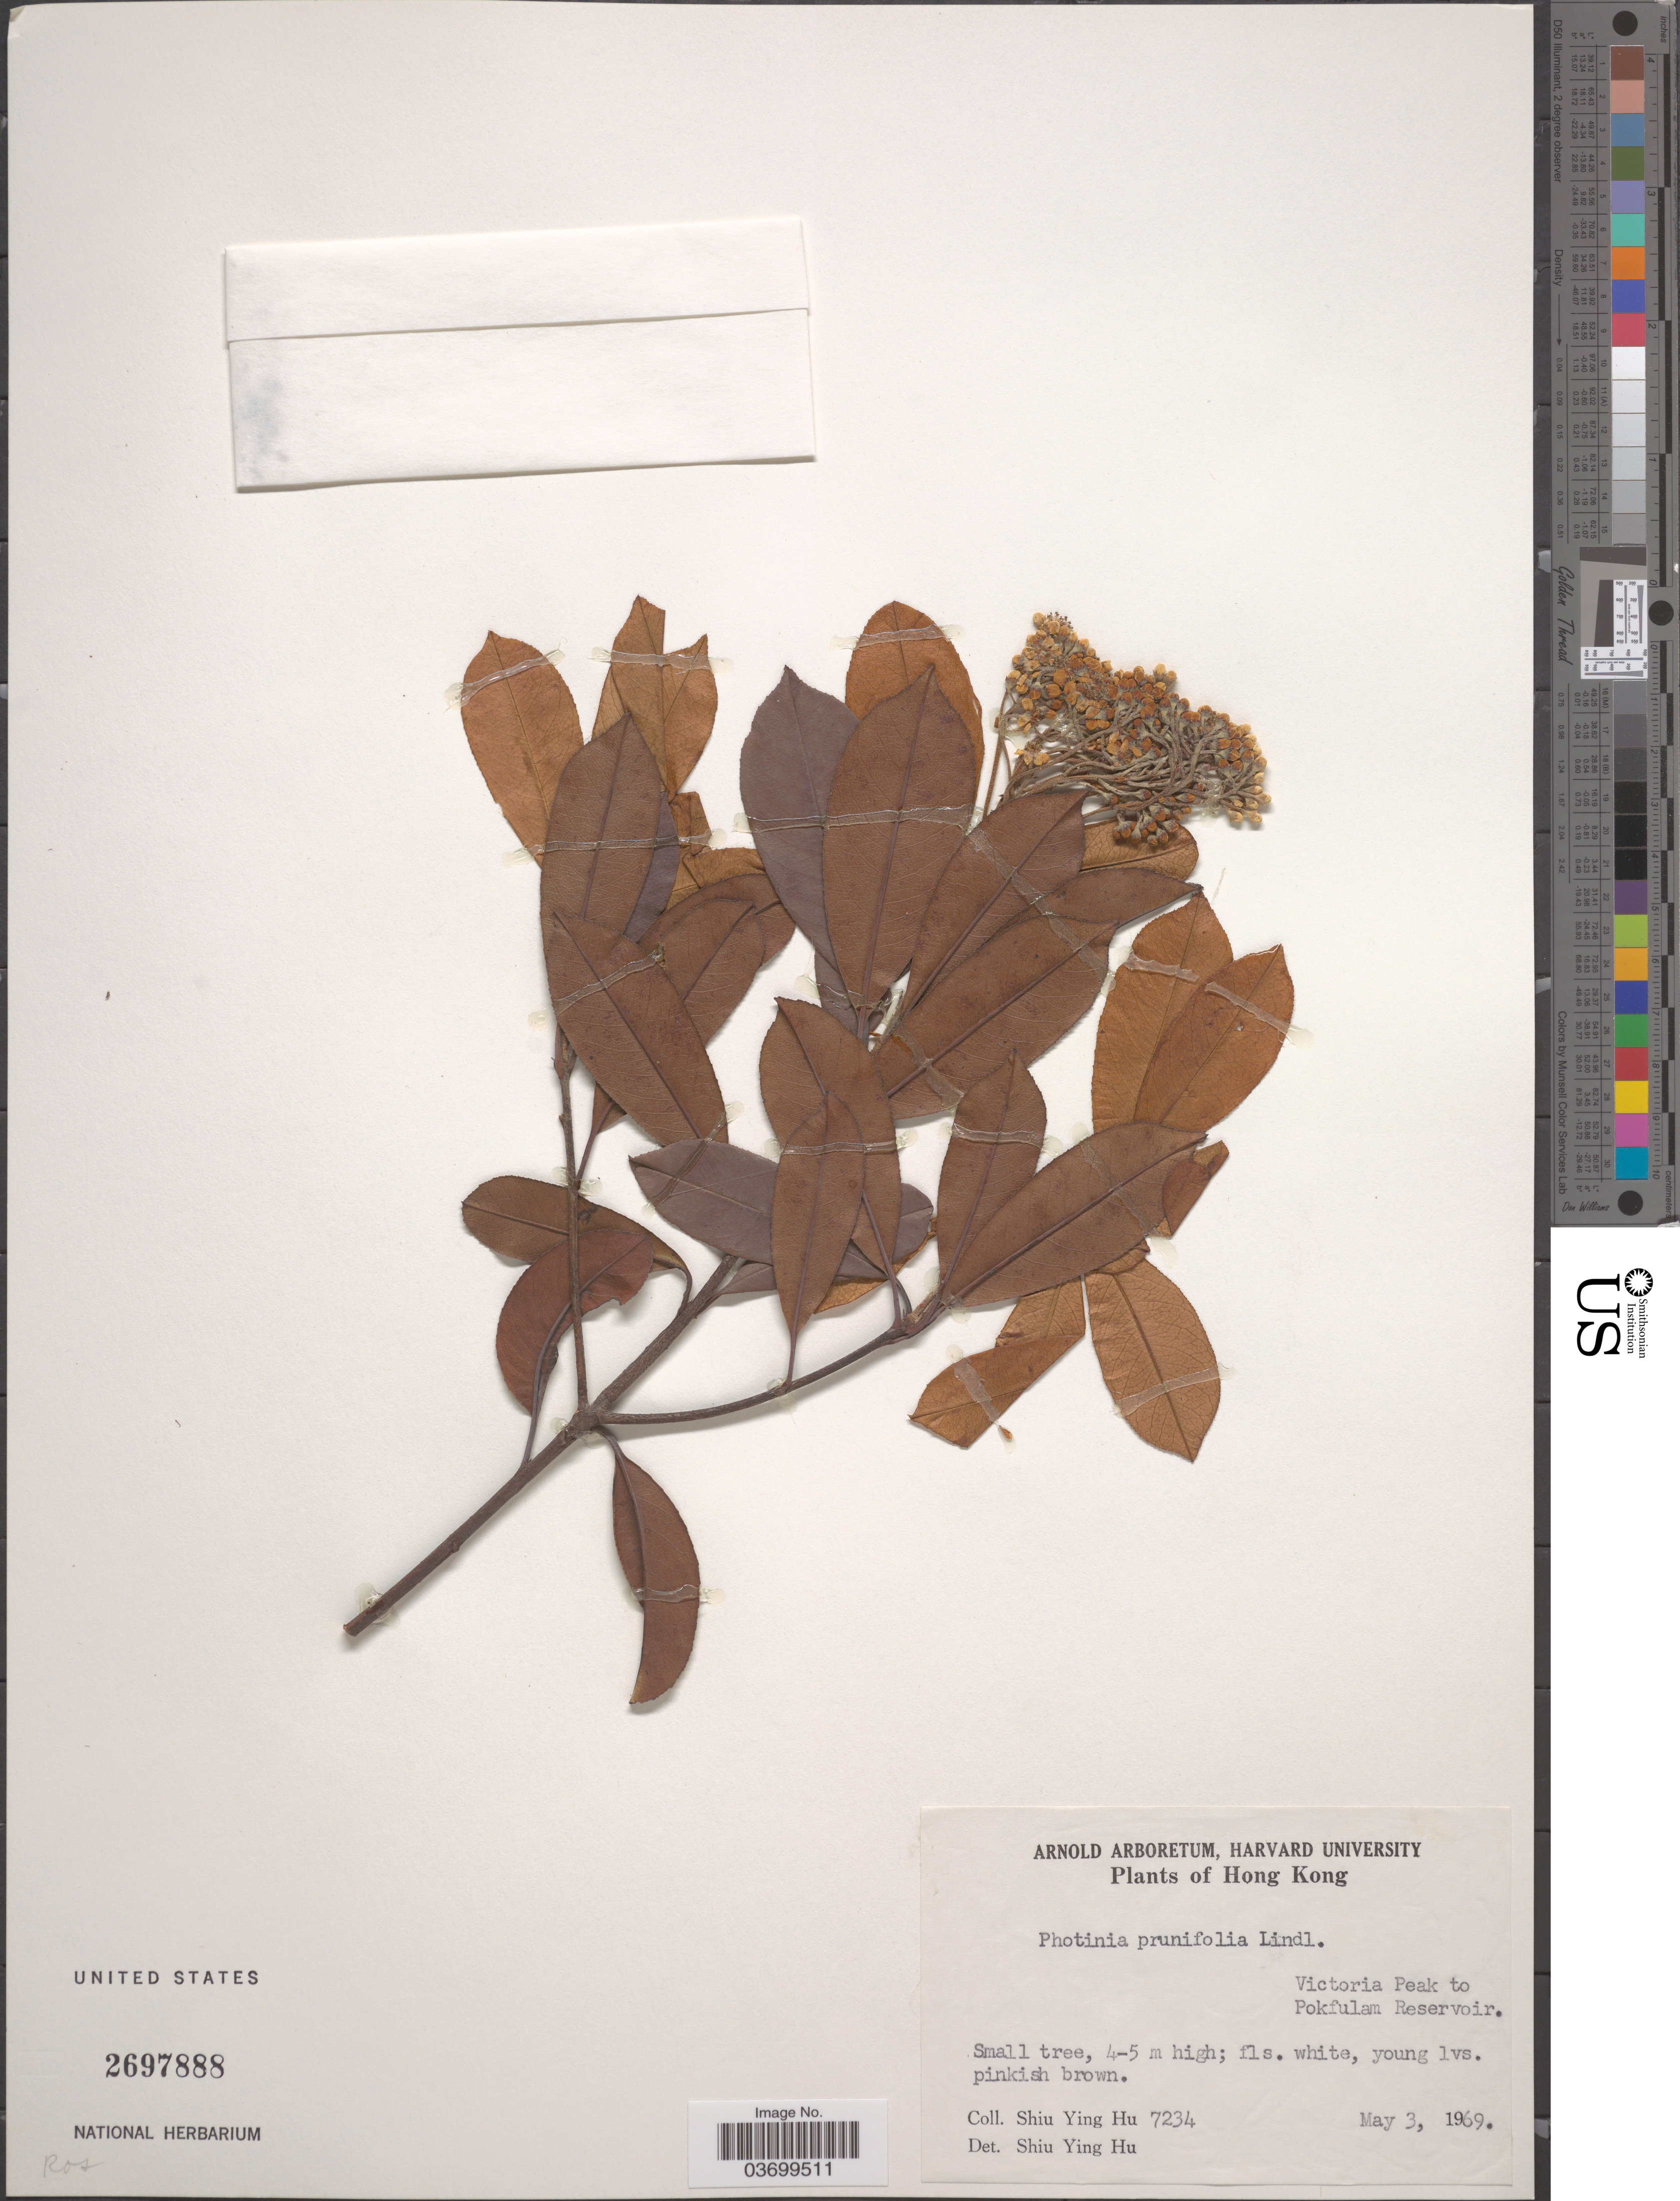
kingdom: Plantae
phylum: Tracheophyta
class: Magnoliopsida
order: Rosales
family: Rosaceae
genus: Photinia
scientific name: Photinia prunifolia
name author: (Hook. & Arn.) Lindl.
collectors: S. Y. Hu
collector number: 7234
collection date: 1969-05-03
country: China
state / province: Hong Kong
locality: Victoria Peak to Pokfulam Reservoir.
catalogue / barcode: US 2697888